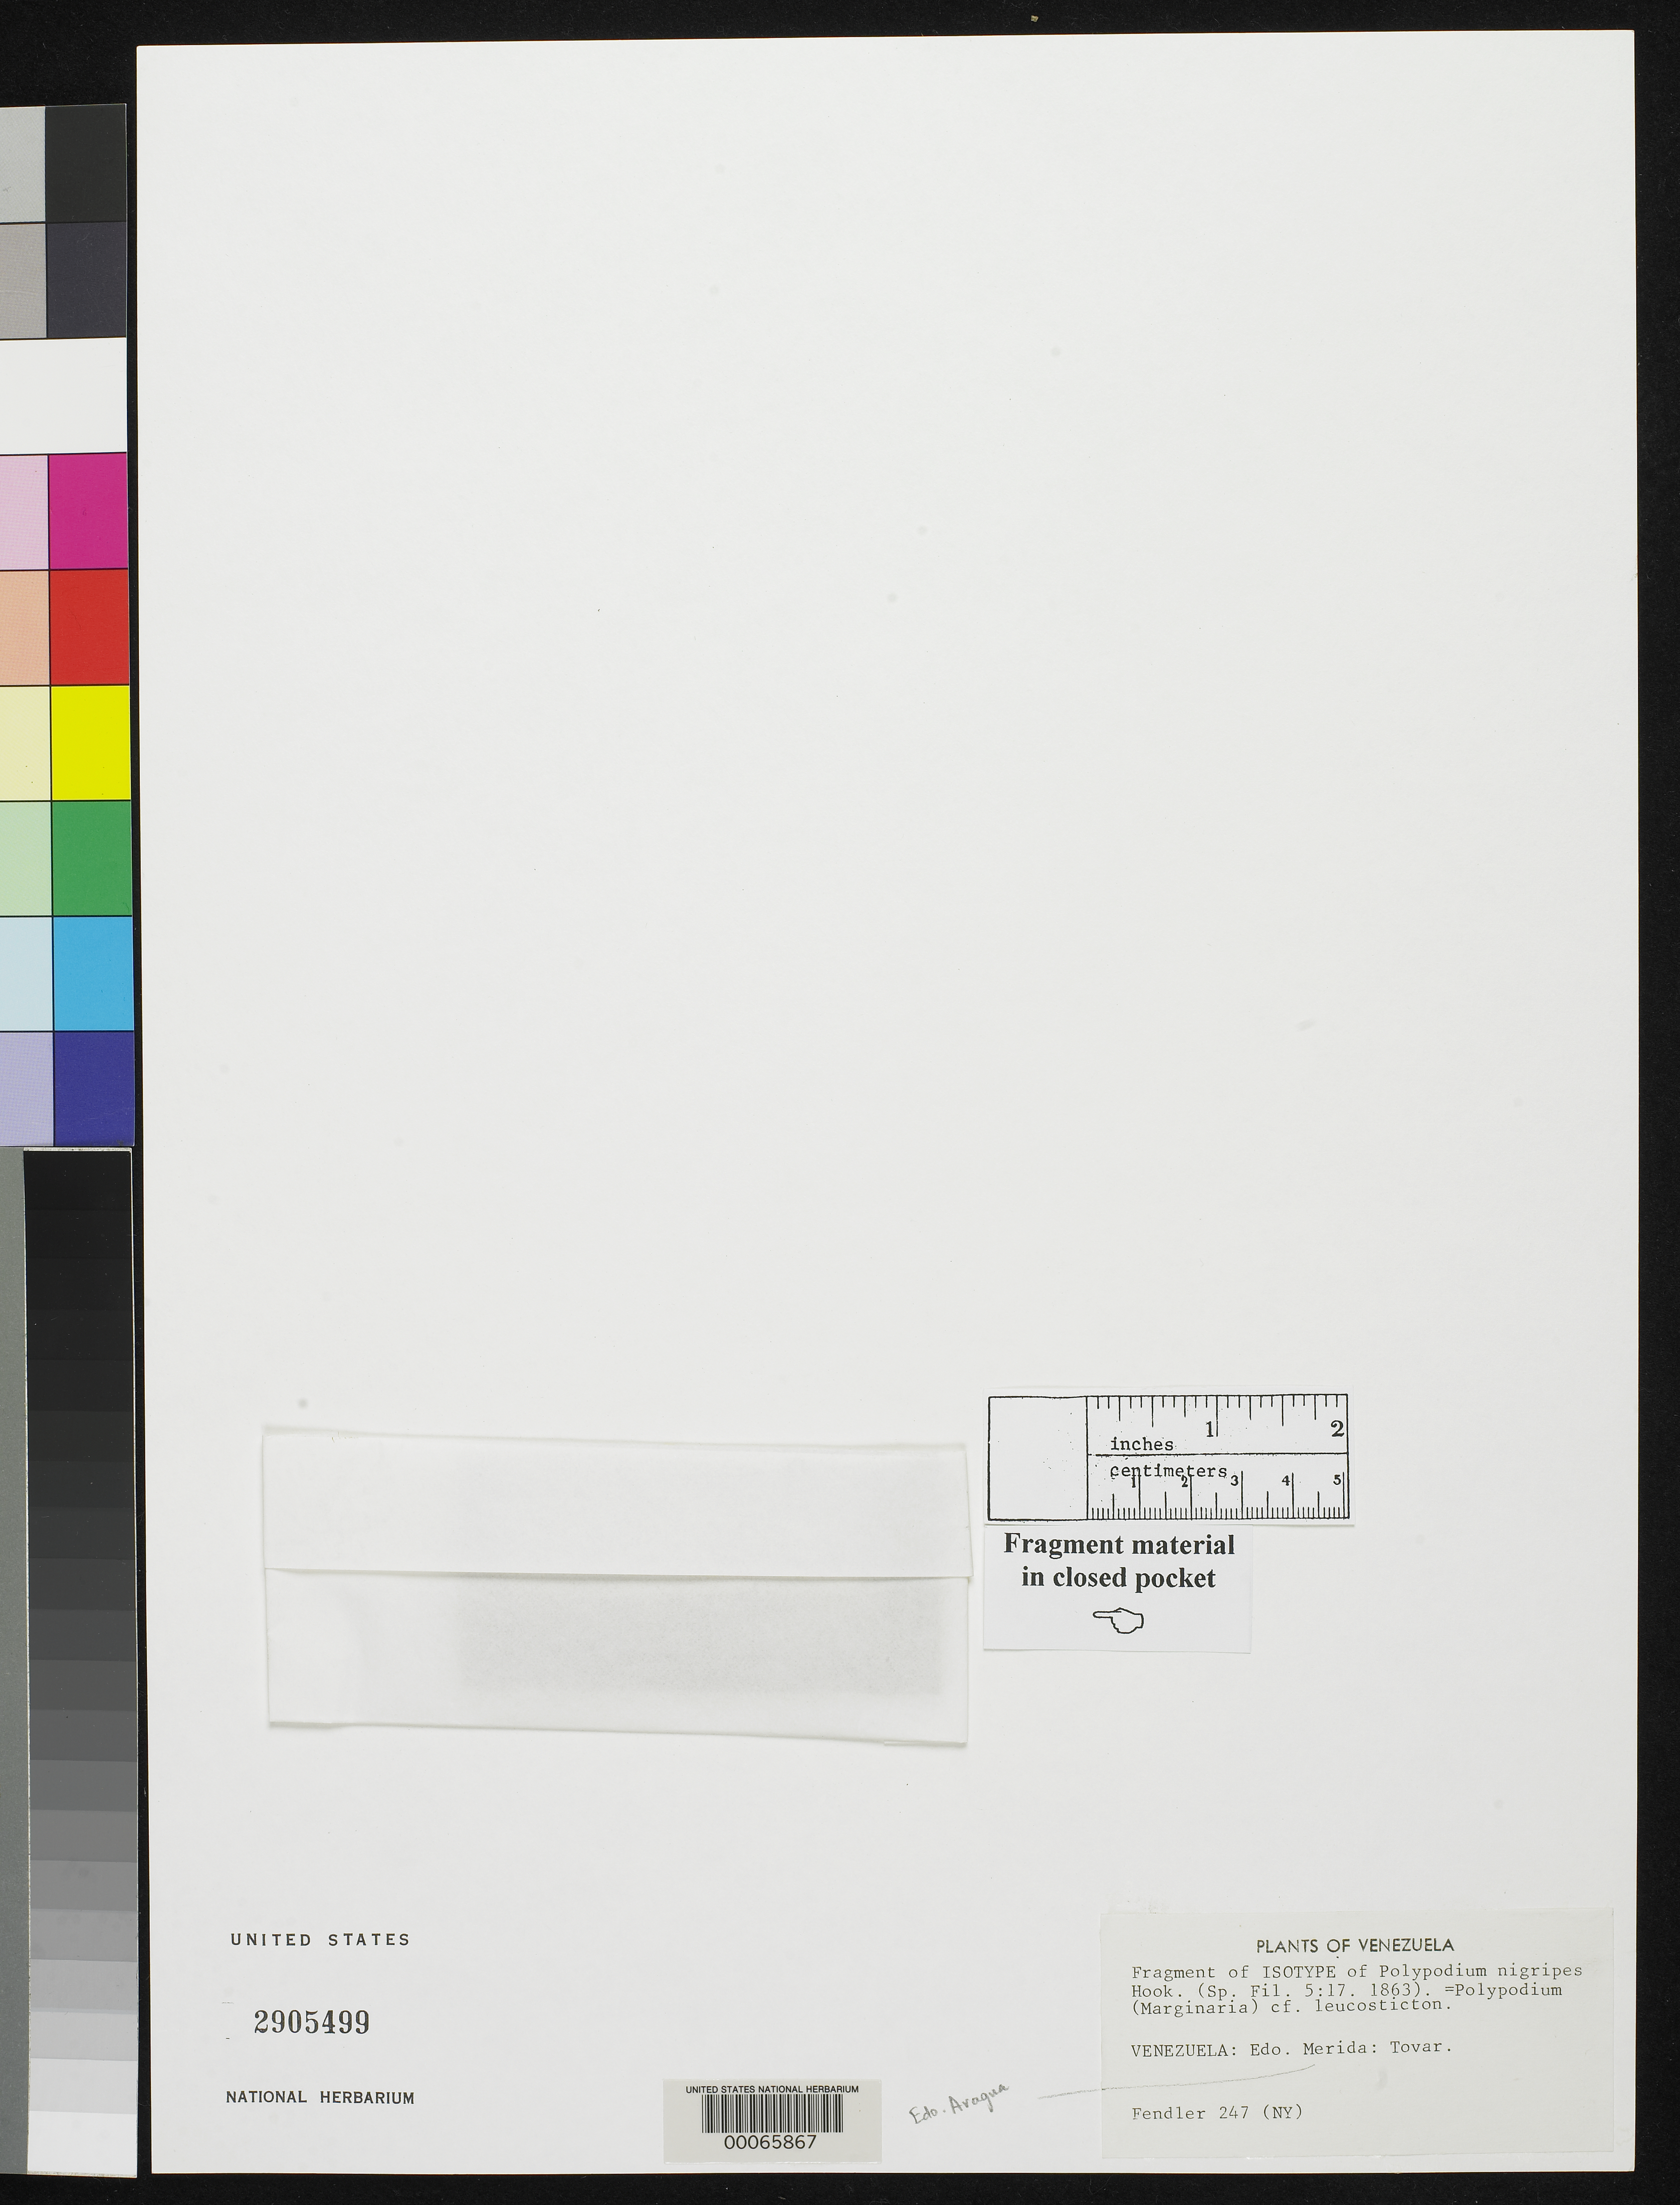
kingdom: Plantae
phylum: Tracheophyta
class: Polypodiopsida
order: Polypodiales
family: Polypodiaceae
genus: Polypodium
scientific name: Polypodium nigripes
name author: Hook.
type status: Type Fragment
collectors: A. Fendler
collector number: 247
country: Venezuela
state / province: Mérida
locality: Tovar.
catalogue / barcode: US 2905499